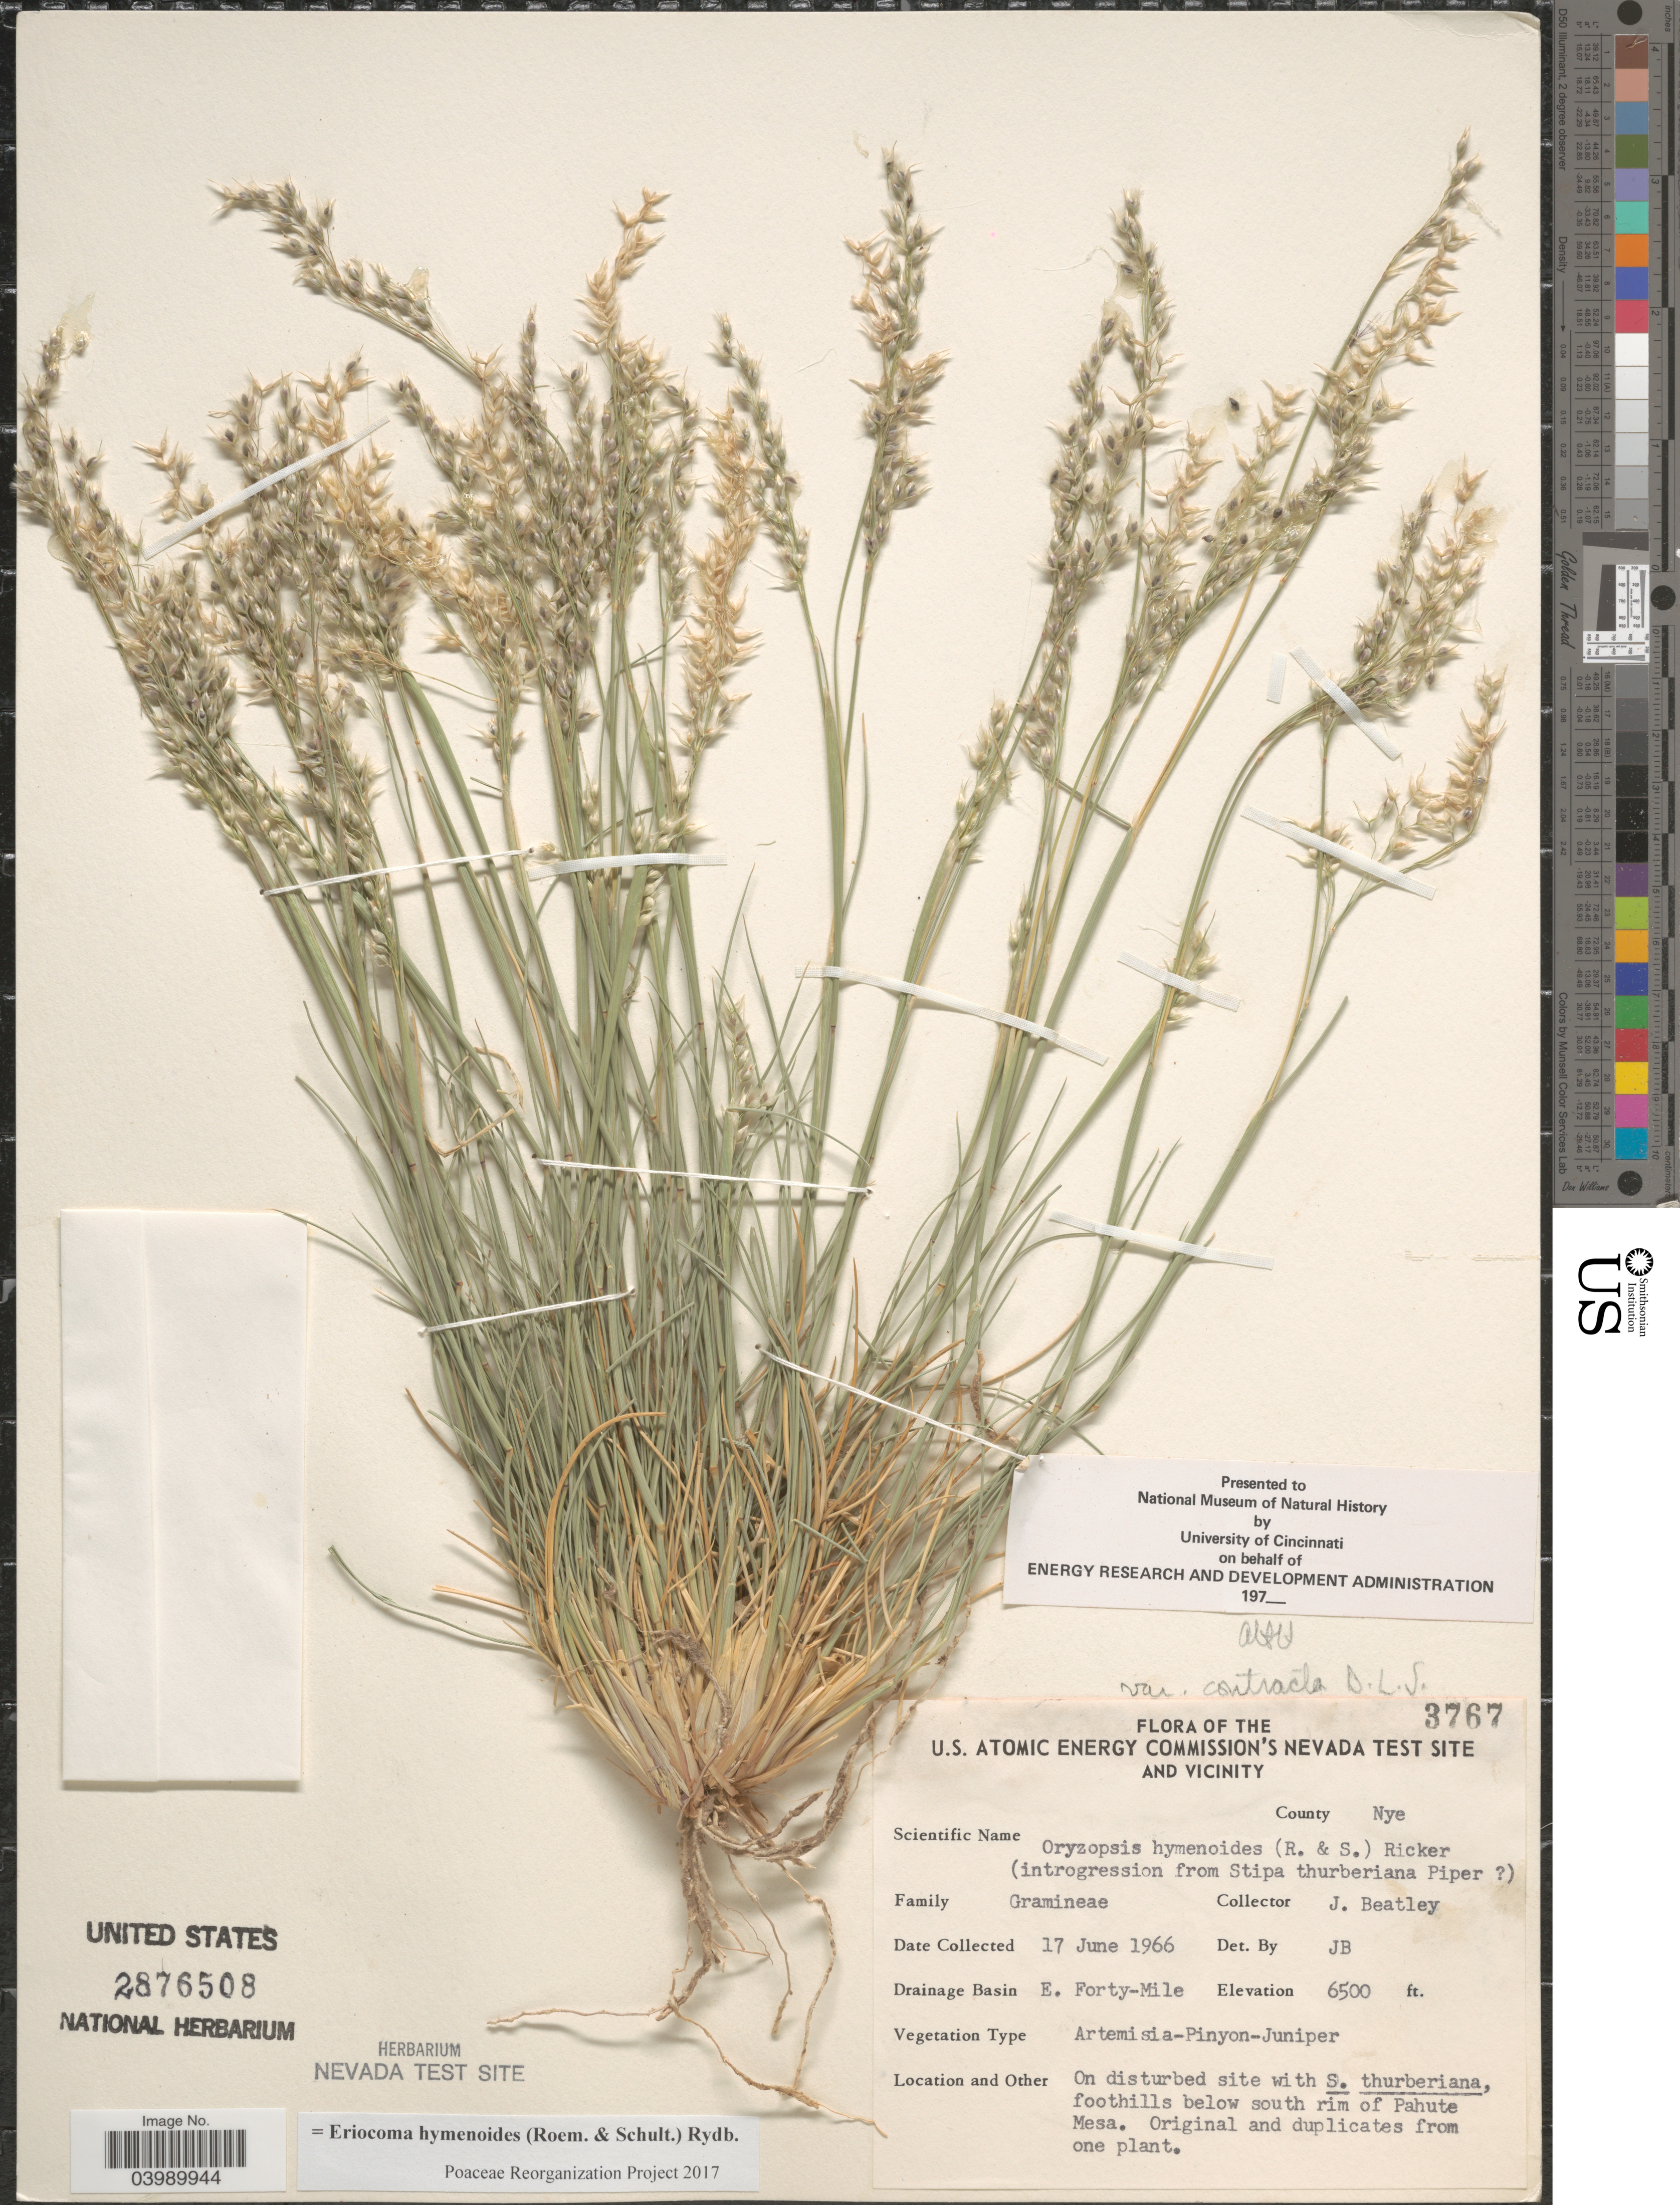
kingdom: Plantae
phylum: Tracheophyta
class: Liliopsida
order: Poales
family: Poaceae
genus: Eriocoma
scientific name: Eriocoma hymenoides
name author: (Roem. & Schult.) Rydb.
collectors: J. C. Beatley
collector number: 3767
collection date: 1966-06-17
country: United States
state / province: Nevada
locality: The U.S. Atomic Energy Commission's Nevada Test Site and Vicinity. County Nye. Drainage Basin E. Forty Mile. Foothills below south rim of Pahute Mesa.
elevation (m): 1981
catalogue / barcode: US 2876508